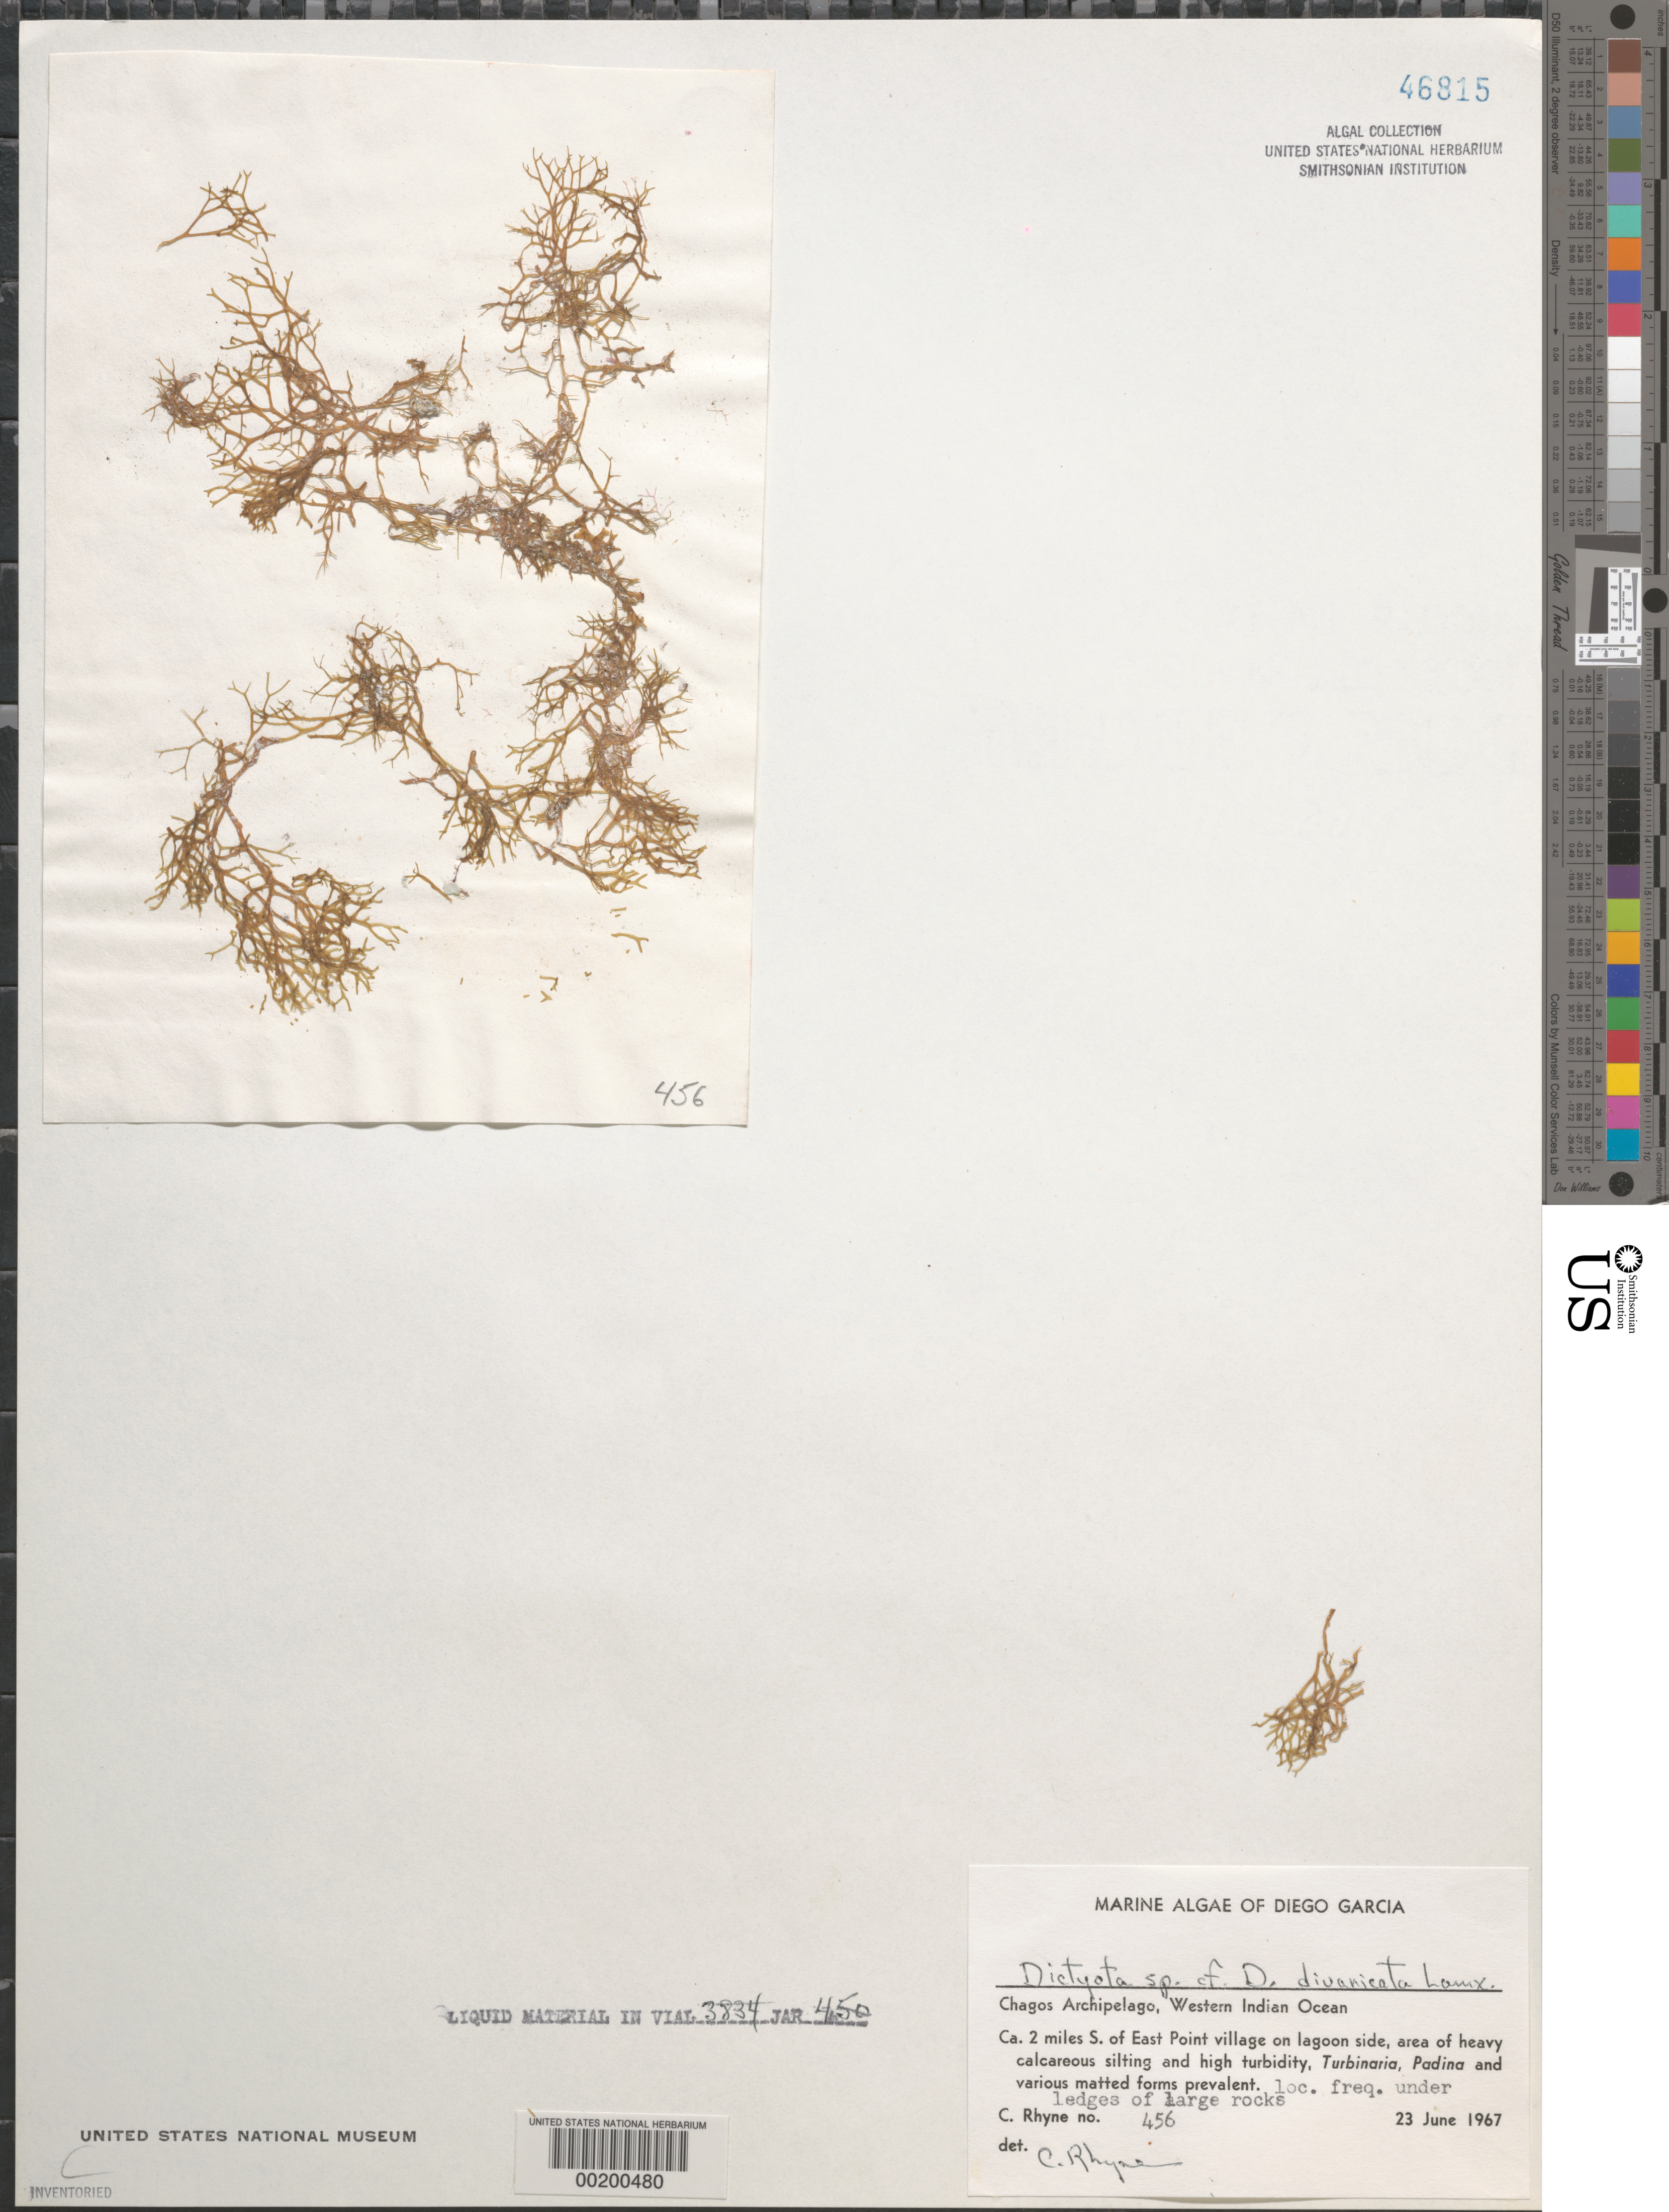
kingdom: Chromista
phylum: Ochrophyta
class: Phaeophyceae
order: Dictyotales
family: Dictyotaceae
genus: Dictyota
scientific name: Dictyota divaricata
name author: J.V.Lamouroux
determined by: Rhyne, C. F.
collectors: C. Rhyne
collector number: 456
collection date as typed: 23 Jun 1967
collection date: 1967-06-23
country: British Indian Ocean Territory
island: Diego Garcia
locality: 2 miles south of East Point Village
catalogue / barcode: US 46815